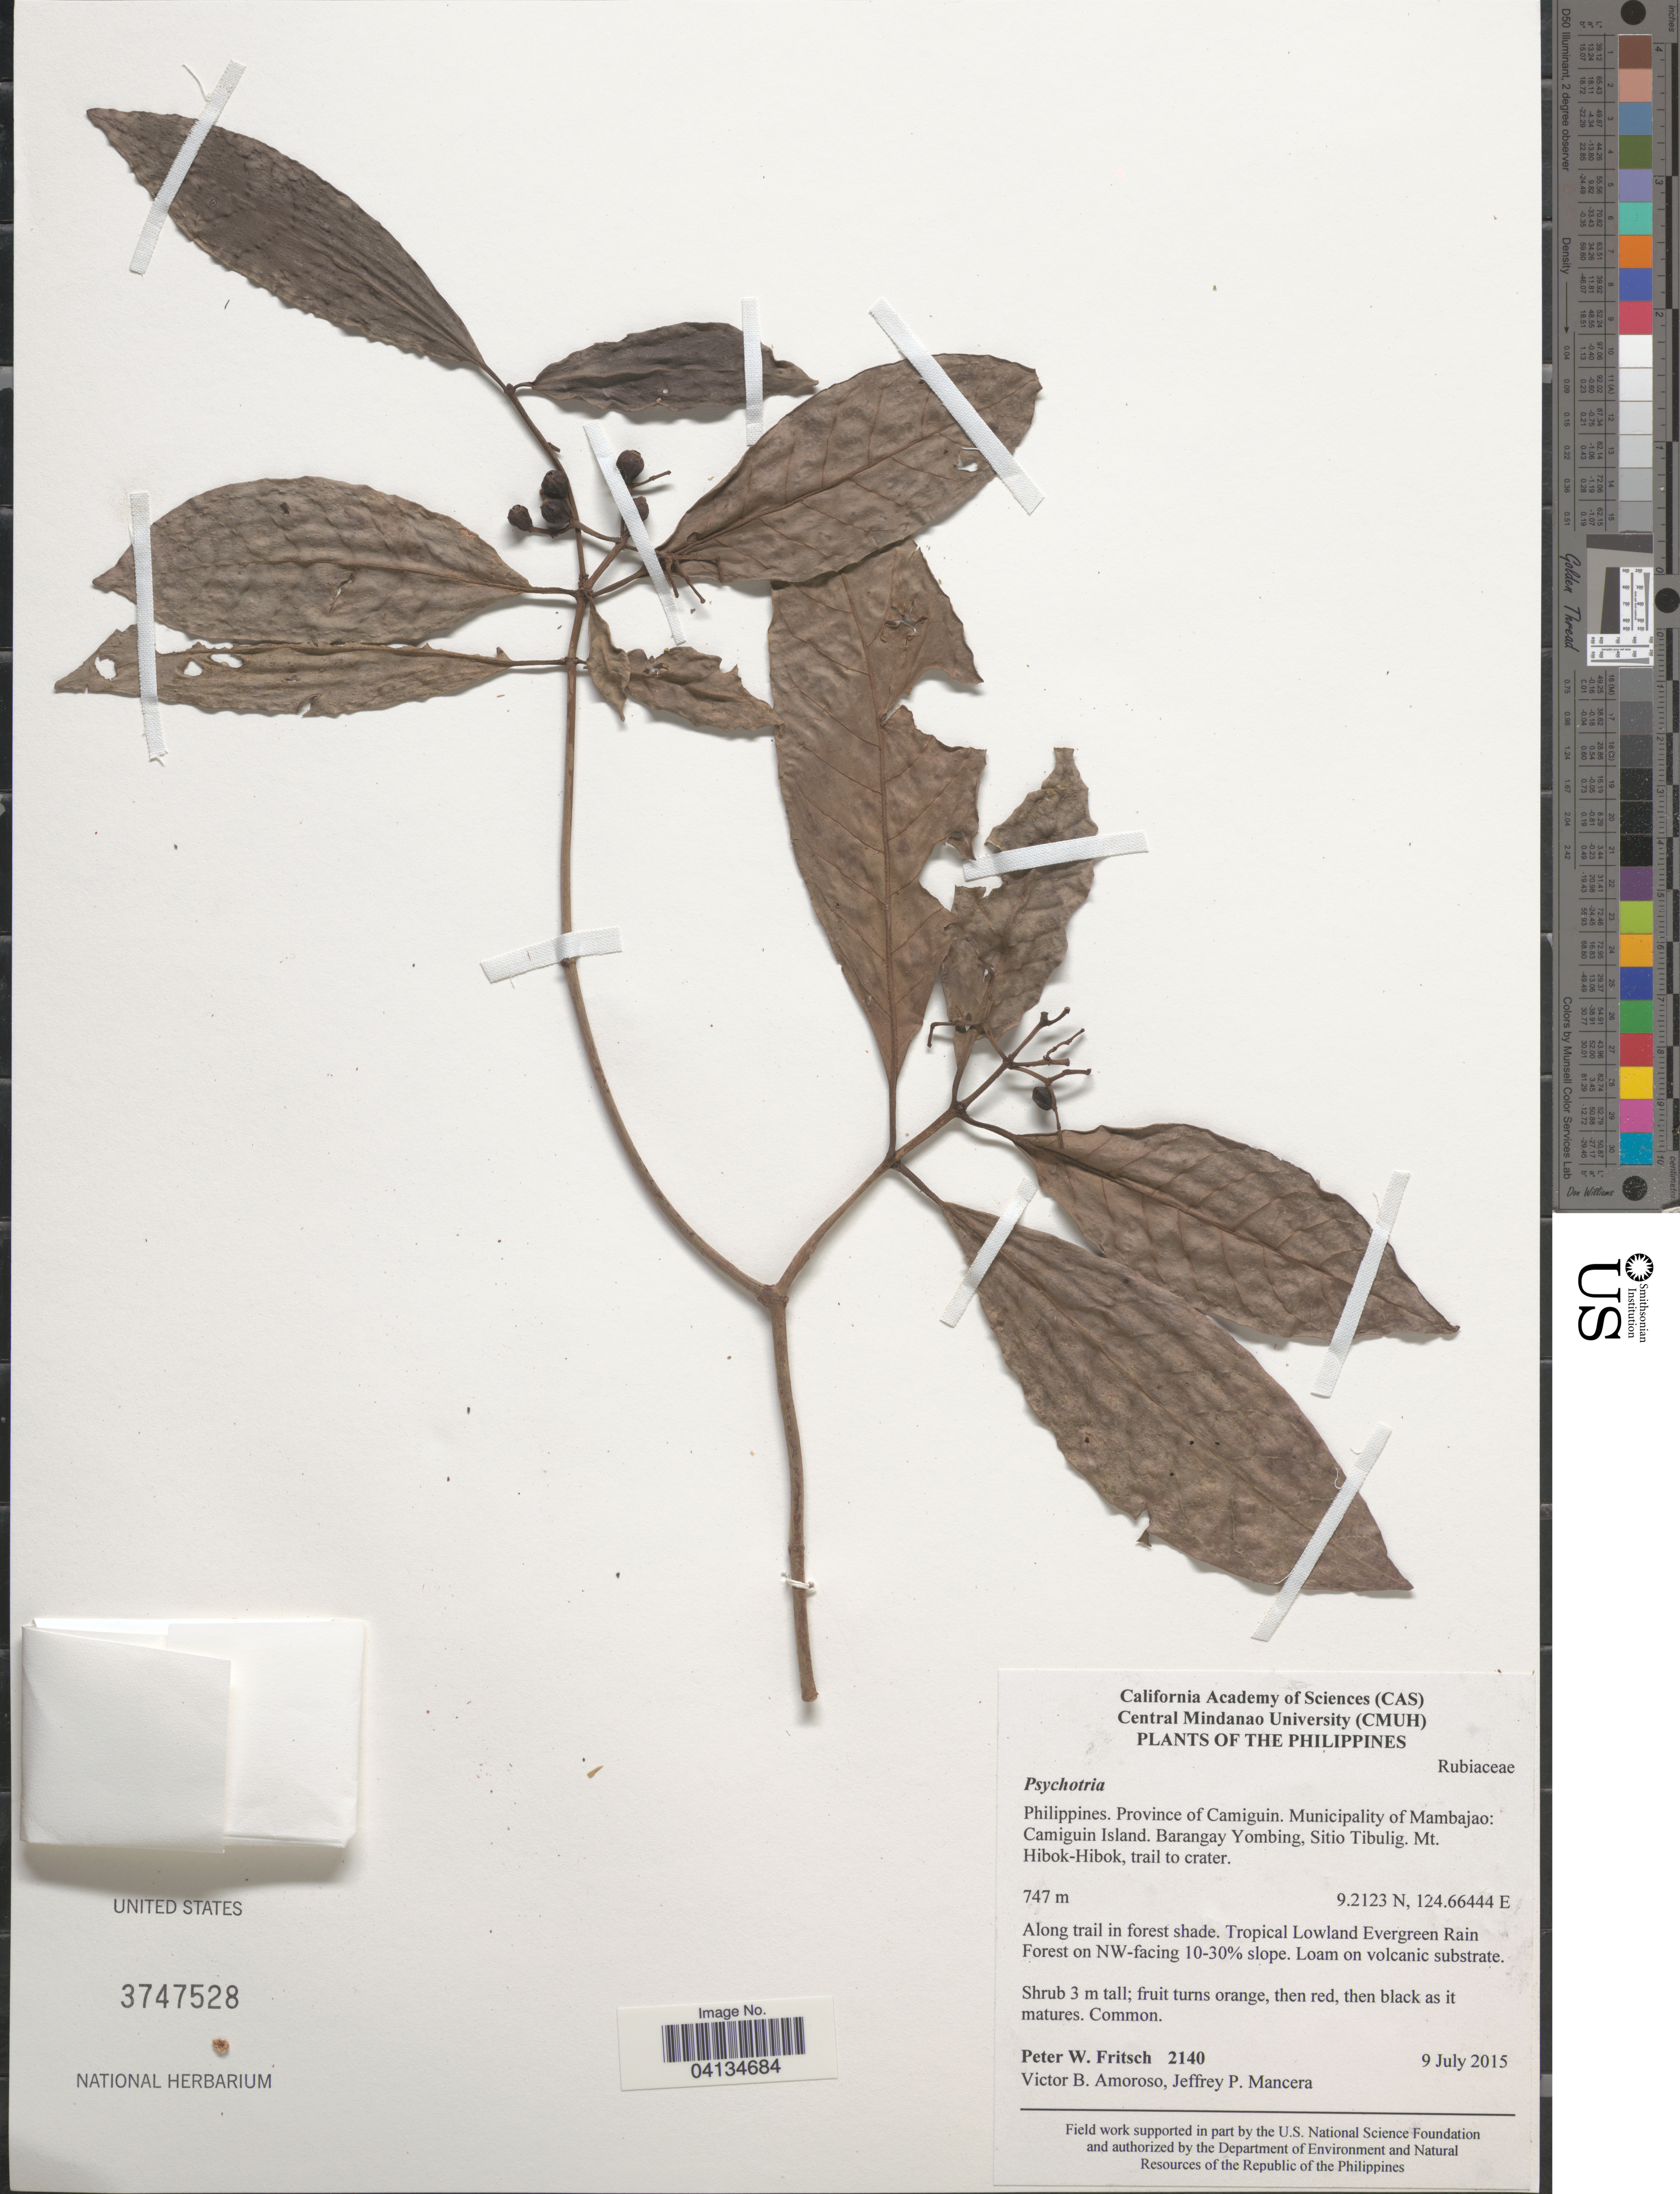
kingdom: Plantae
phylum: Tracheophyta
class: Magnoliopsida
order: Gentianales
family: Rubiaceae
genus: Psychotria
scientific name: Psychotria sp.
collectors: P. W. Fritsch, V. Amoroso & J. Mancera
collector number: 2140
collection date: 2015-07-09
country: Philippines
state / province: Northern Mindanao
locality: Province of Camiguin. Municipality of Mambajao: Camiguin Island. Barangay Yombing, Sitio Tibulig. Mt. Hibok-Hibok, trail to crater. Tropical Lowland Evergreen Rain Forest on NW-facing 10-30% slope.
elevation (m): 747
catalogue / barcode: US 3747528